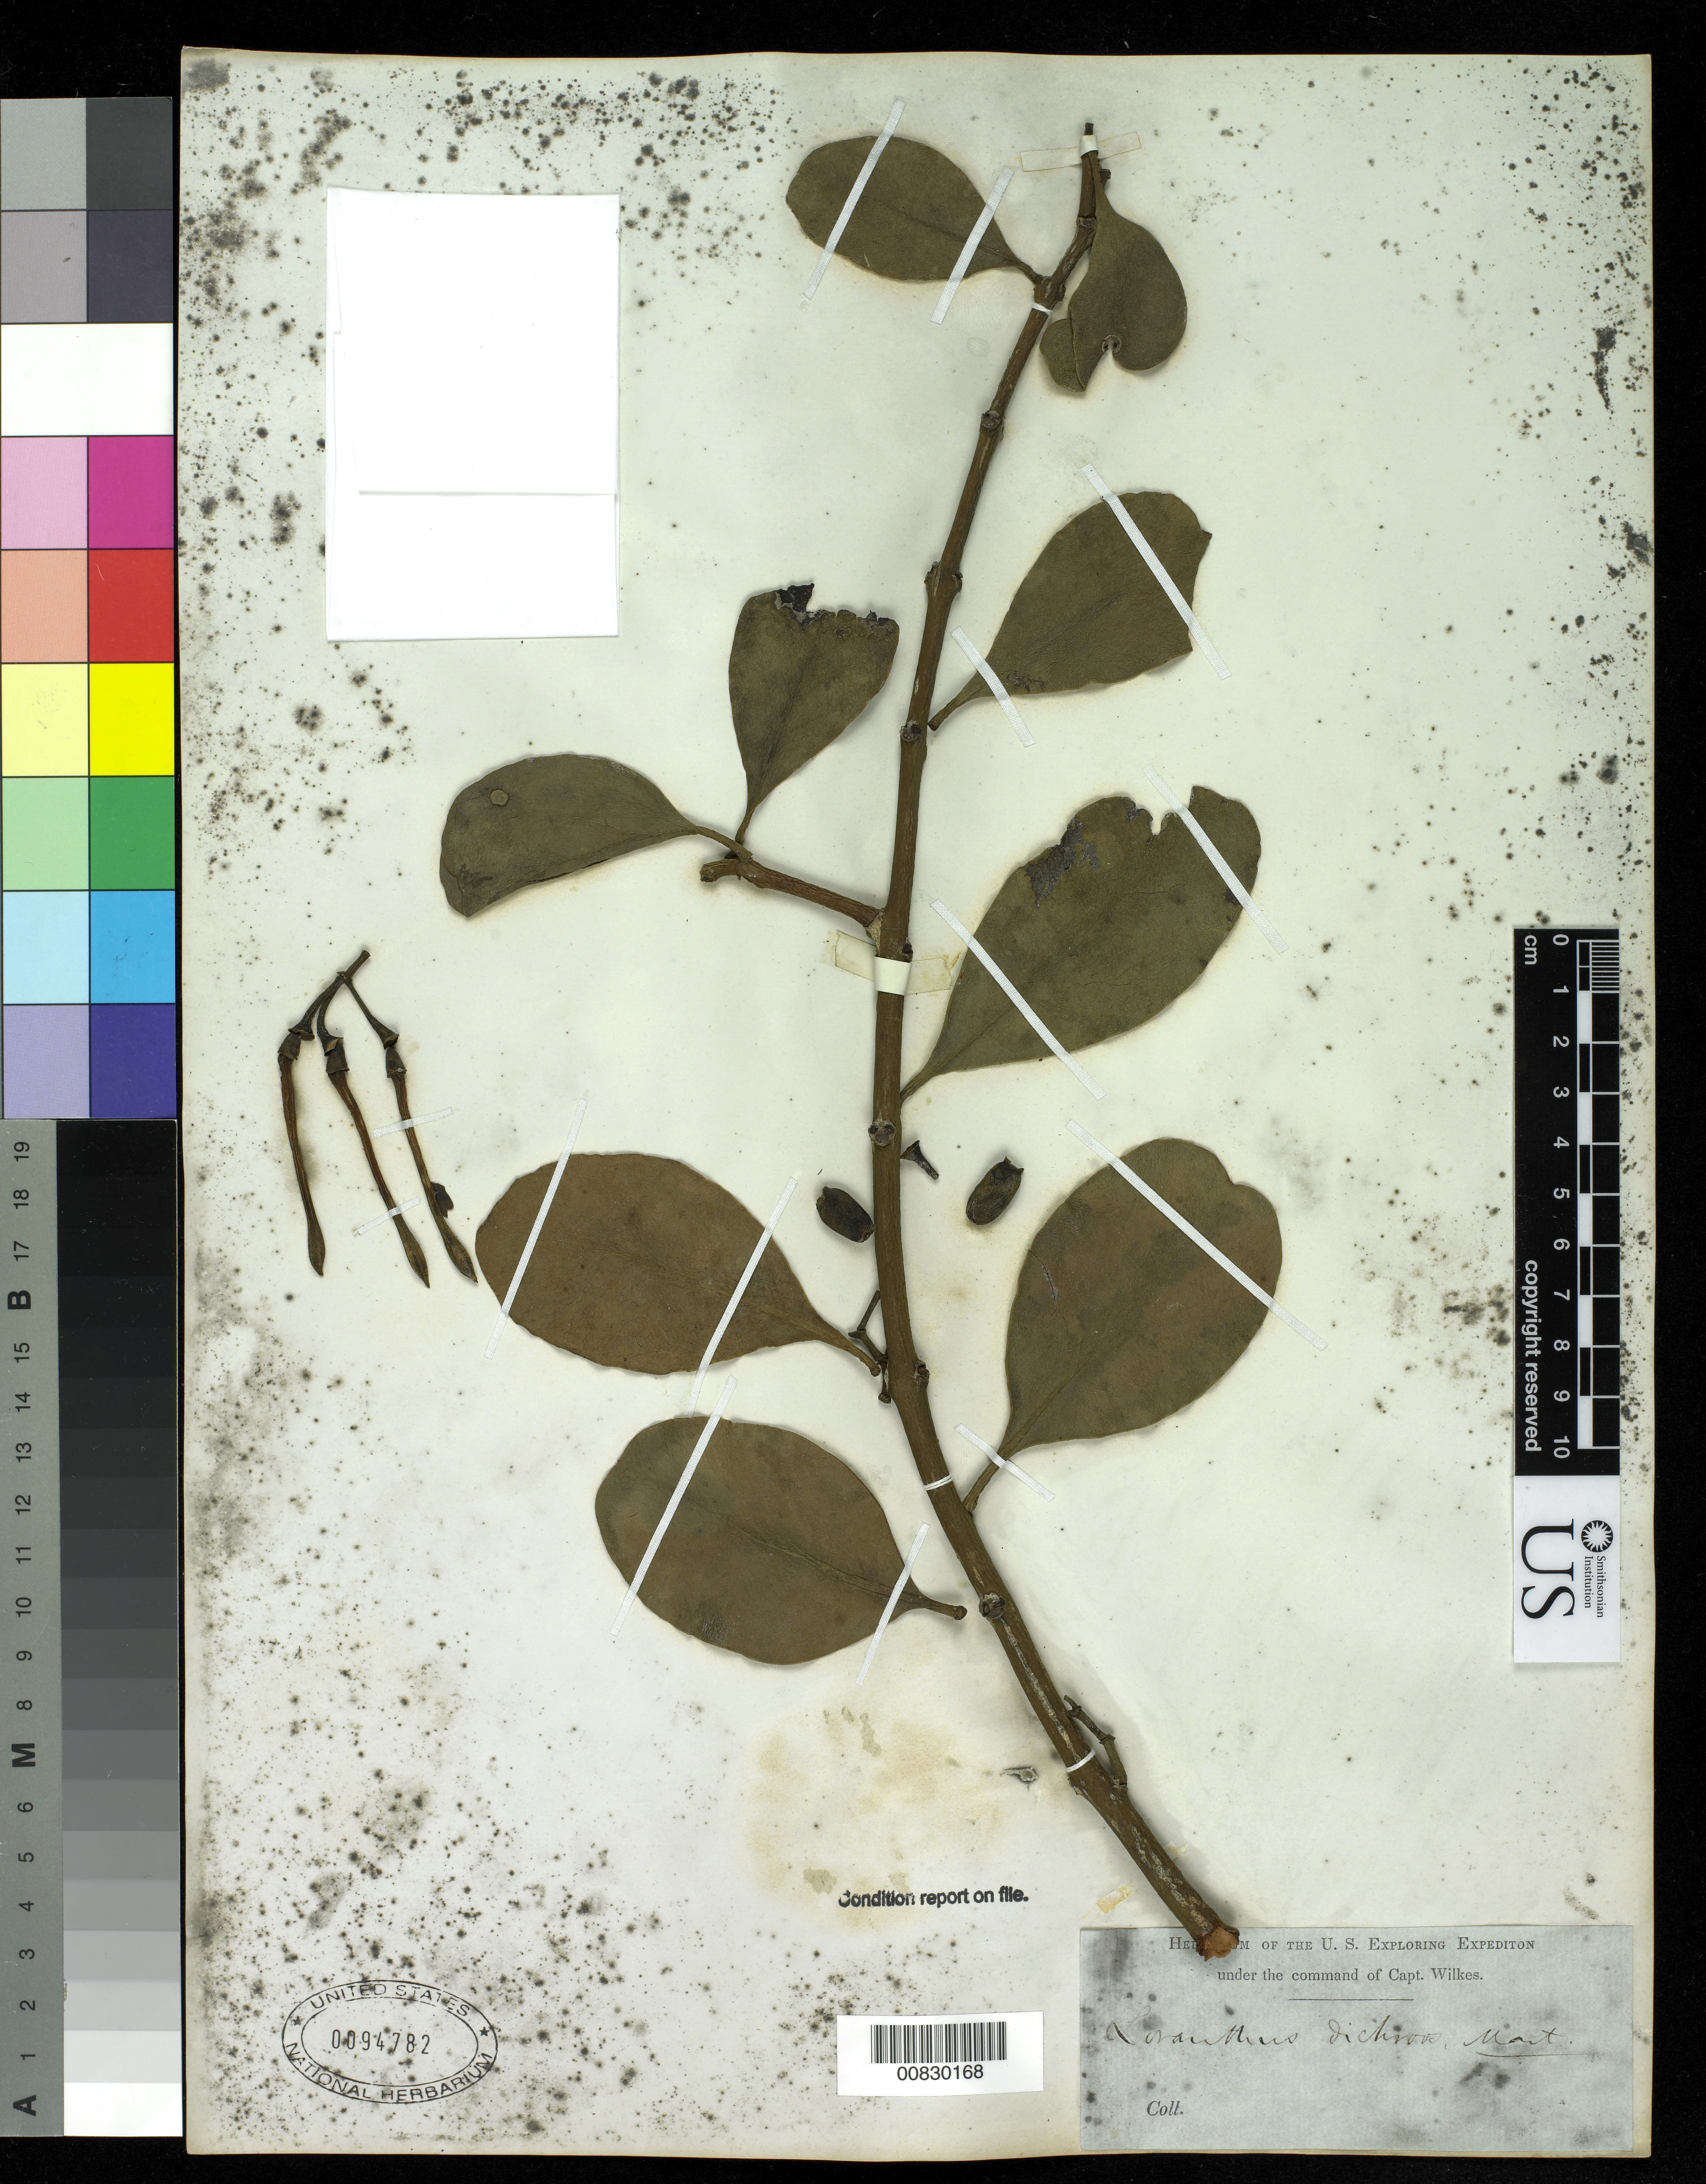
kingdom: Plantae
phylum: Tracheophyta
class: Magnoliopsida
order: Santalales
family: Loranthaceae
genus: Psittacanthus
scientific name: Psittacanthus dichroos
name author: (Mart.) Mart.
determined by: Strong, Mark T., (BOT), Smithsonian Institution - National Museum of Natural History (UNITED STATES)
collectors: Wilkes Explor. Exped.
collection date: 1838/1842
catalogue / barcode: US 94782